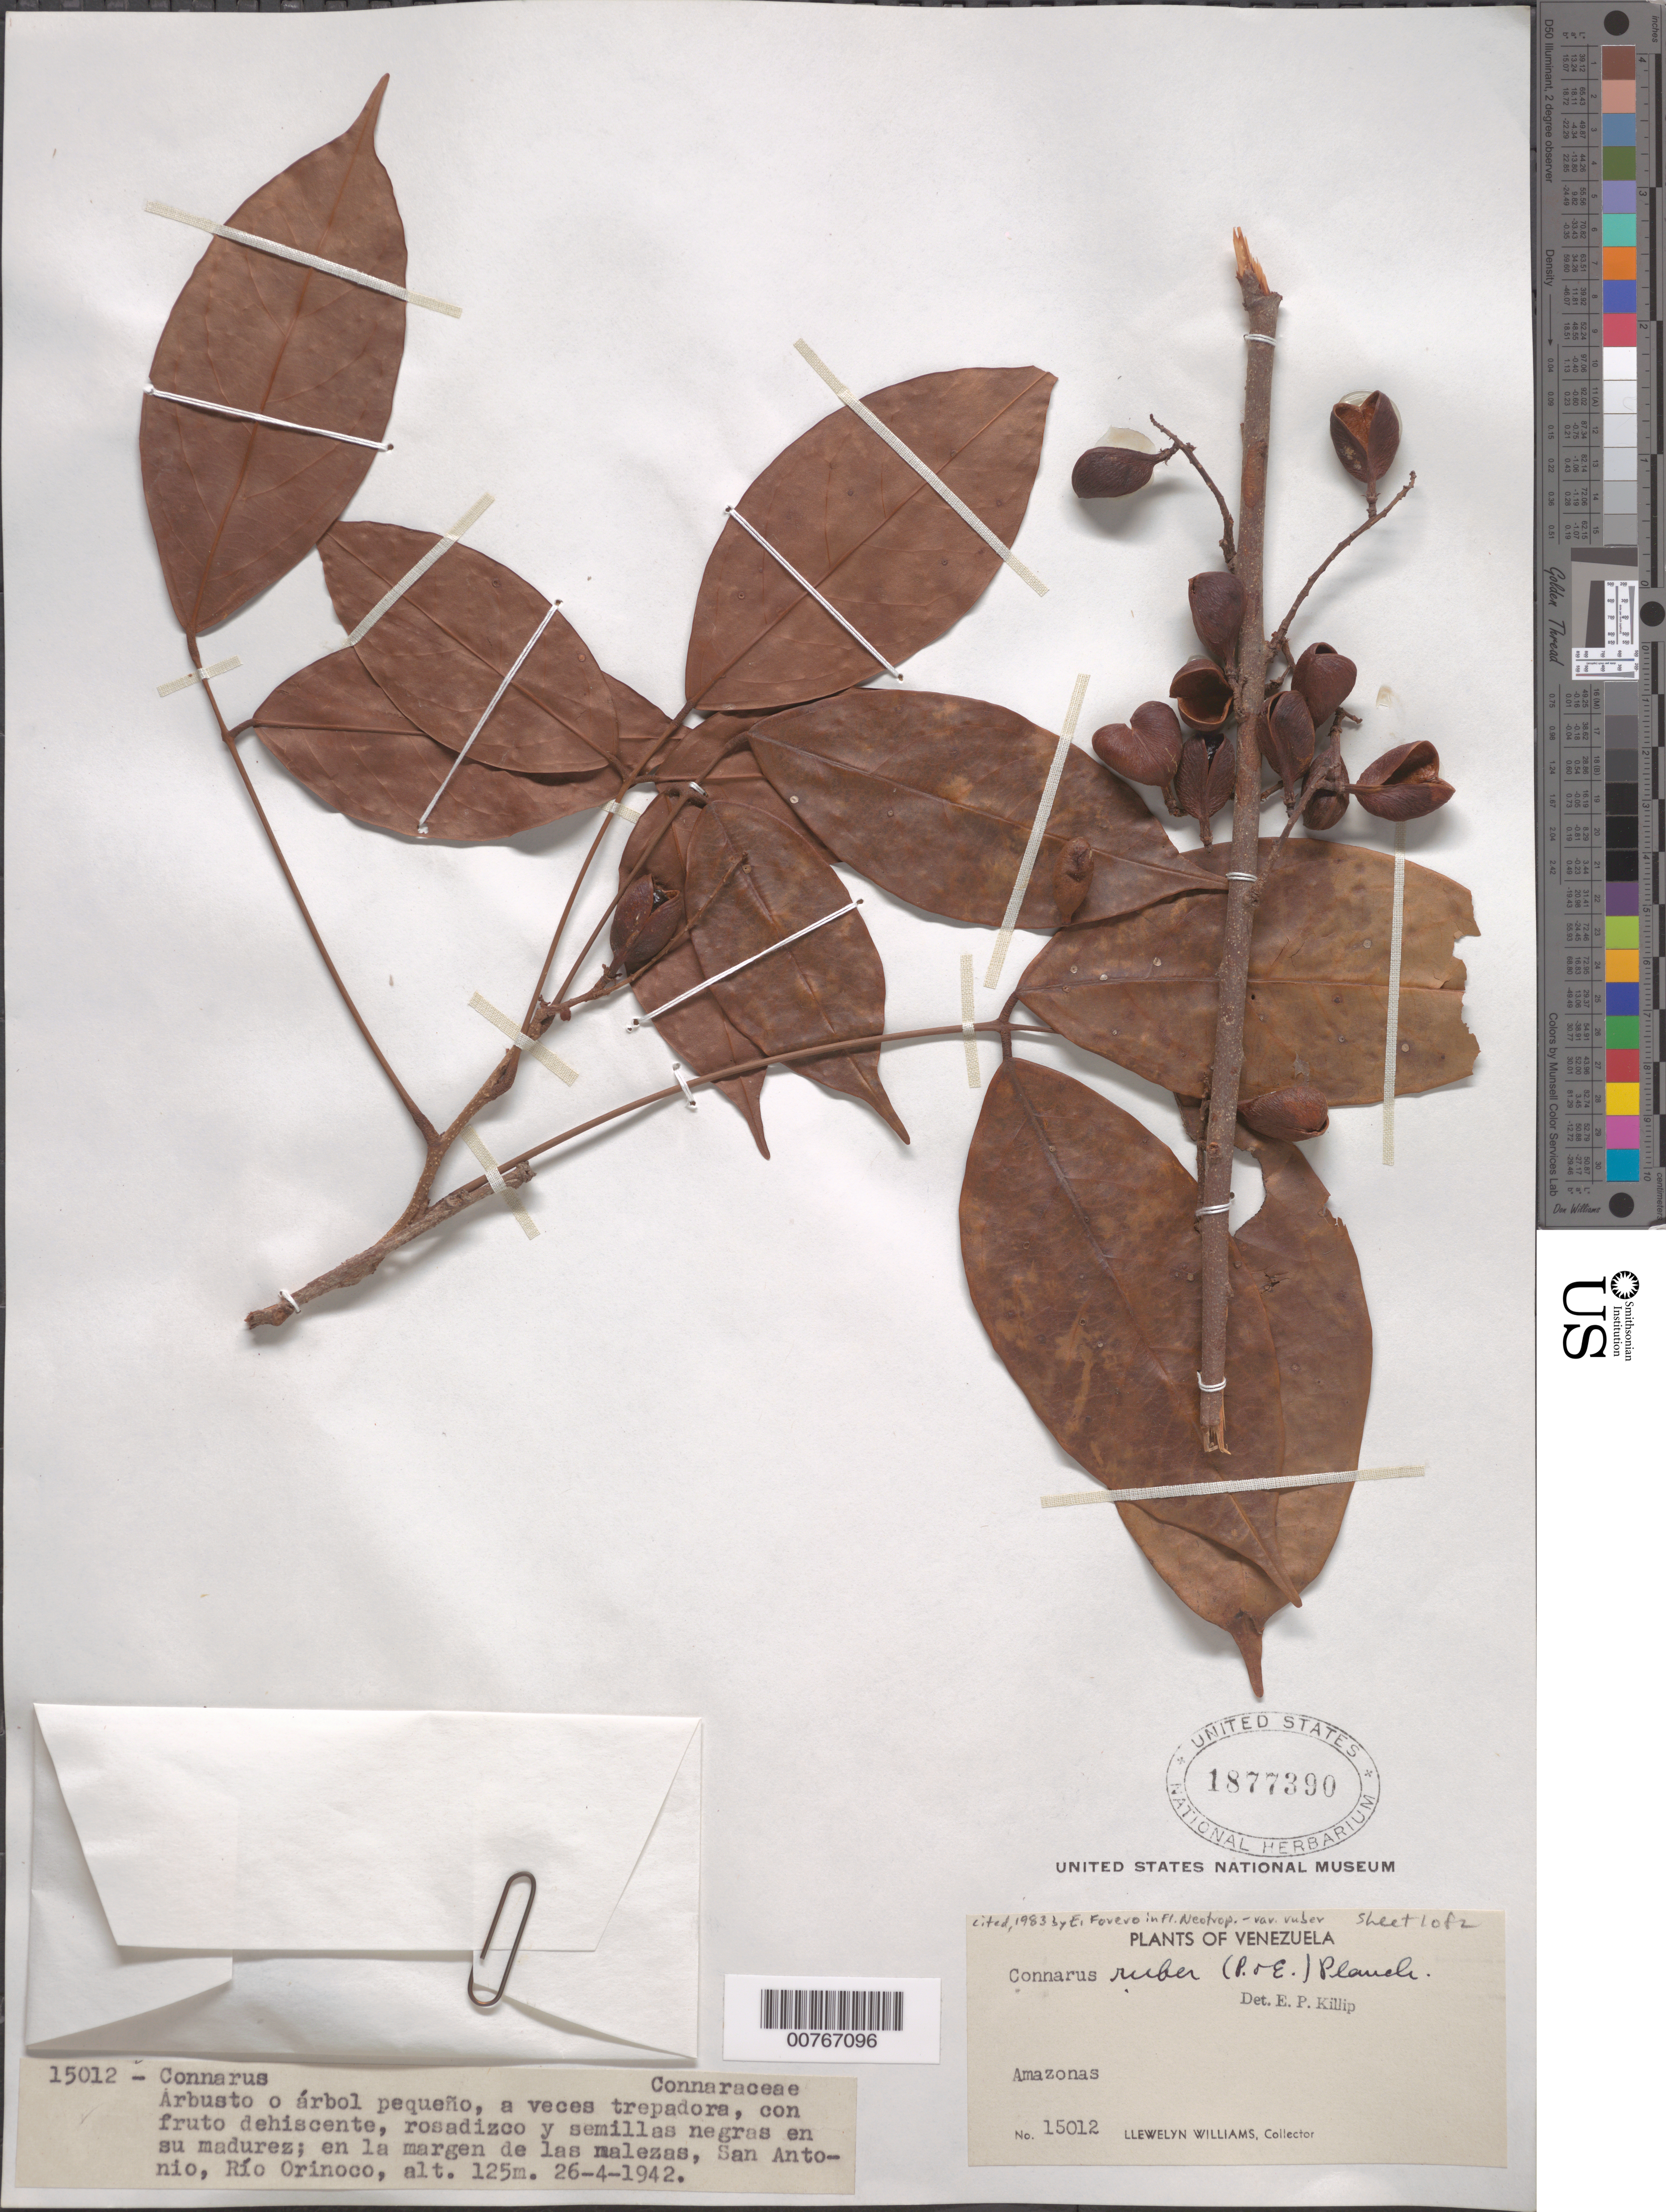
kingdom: Plantae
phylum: Tracheophyta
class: Magnoliopsida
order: Oxalidales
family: Connaraceae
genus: Connarus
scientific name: Connarus ruber var. ruber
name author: (Poepp. & Endl.) Planch.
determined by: Forero, E.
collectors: Ll. Williams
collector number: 15012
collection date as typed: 26-Apr-42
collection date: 1942-04-26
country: Venezuela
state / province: Amazonas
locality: San Antonio, Río Orinoco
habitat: Margen de las malezas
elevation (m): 125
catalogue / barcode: US 1877390